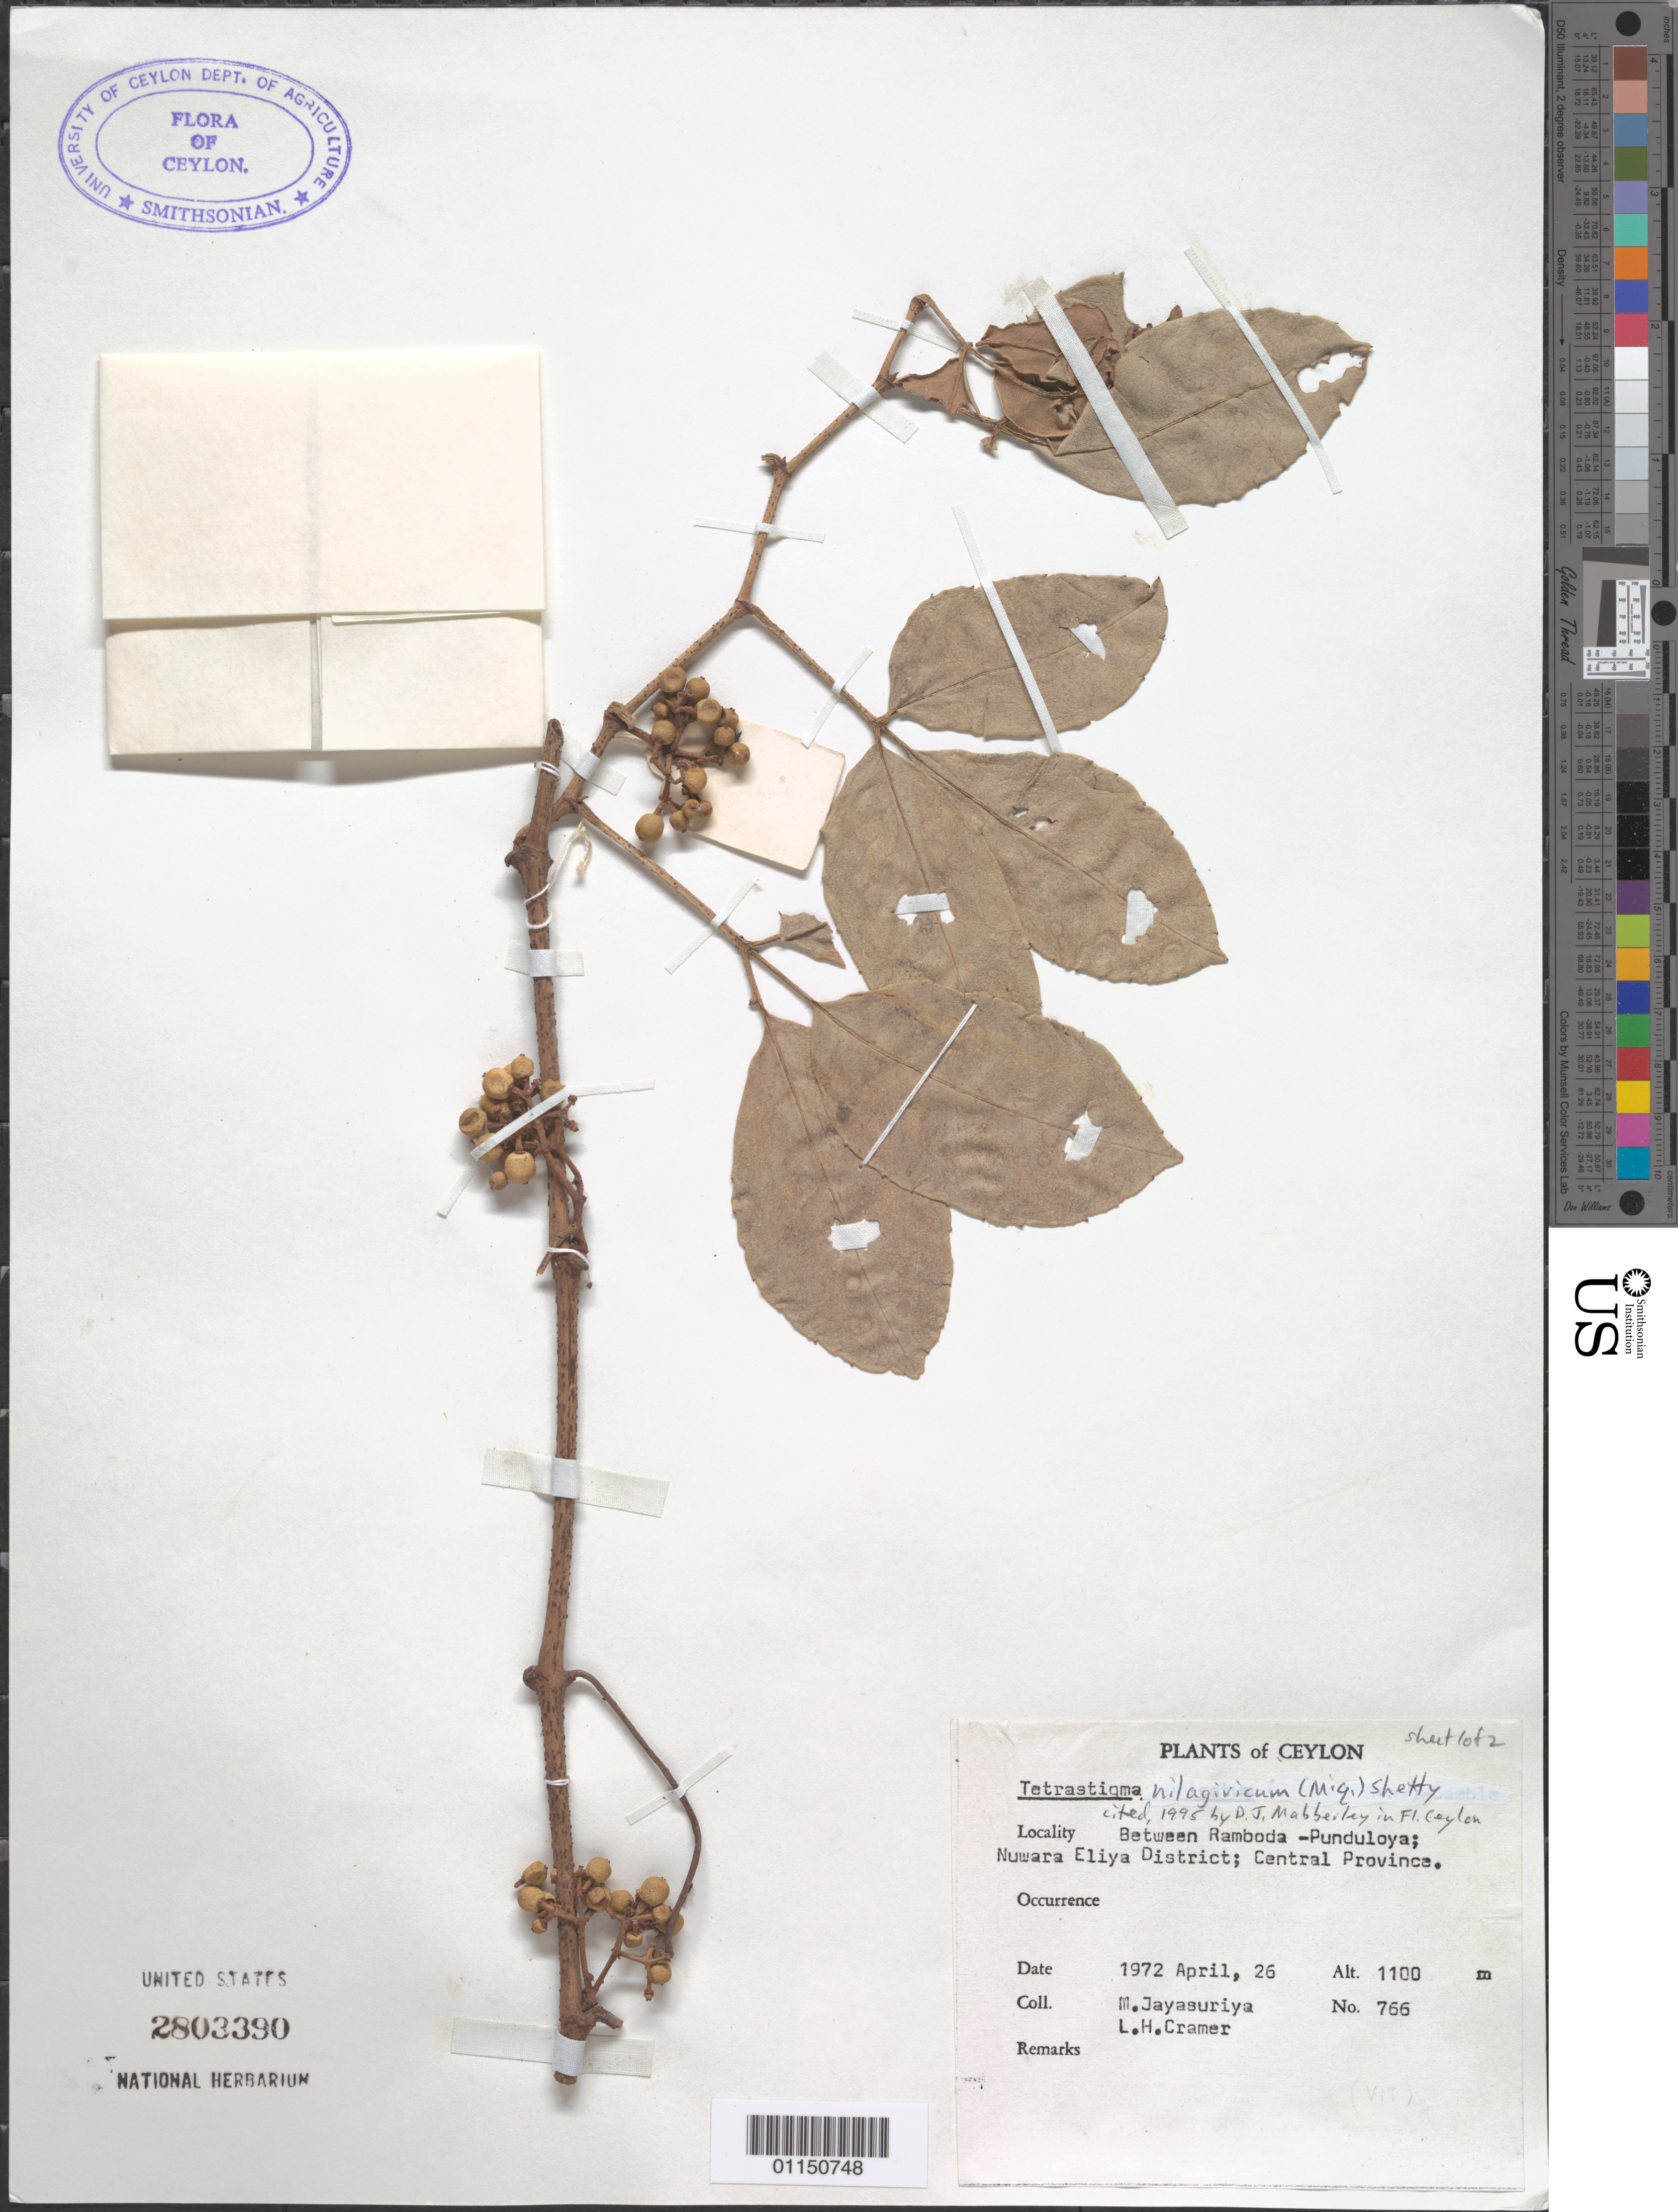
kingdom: Plantae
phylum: Tracheophyta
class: Magnoliopsida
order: Vitales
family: Vitaceae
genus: Tetrastigma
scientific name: Tetrastigma nilagiricum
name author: (Mig.) B.V. Shetty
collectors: A. H. Jayasuriya & L. H. Cramer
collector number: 766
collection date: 1972-04-26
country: Sri Lanka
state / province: Central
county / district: Nuwara Eliya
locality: Between Ramboda - Punduloya.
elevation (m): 1100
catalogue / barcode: US 2803390